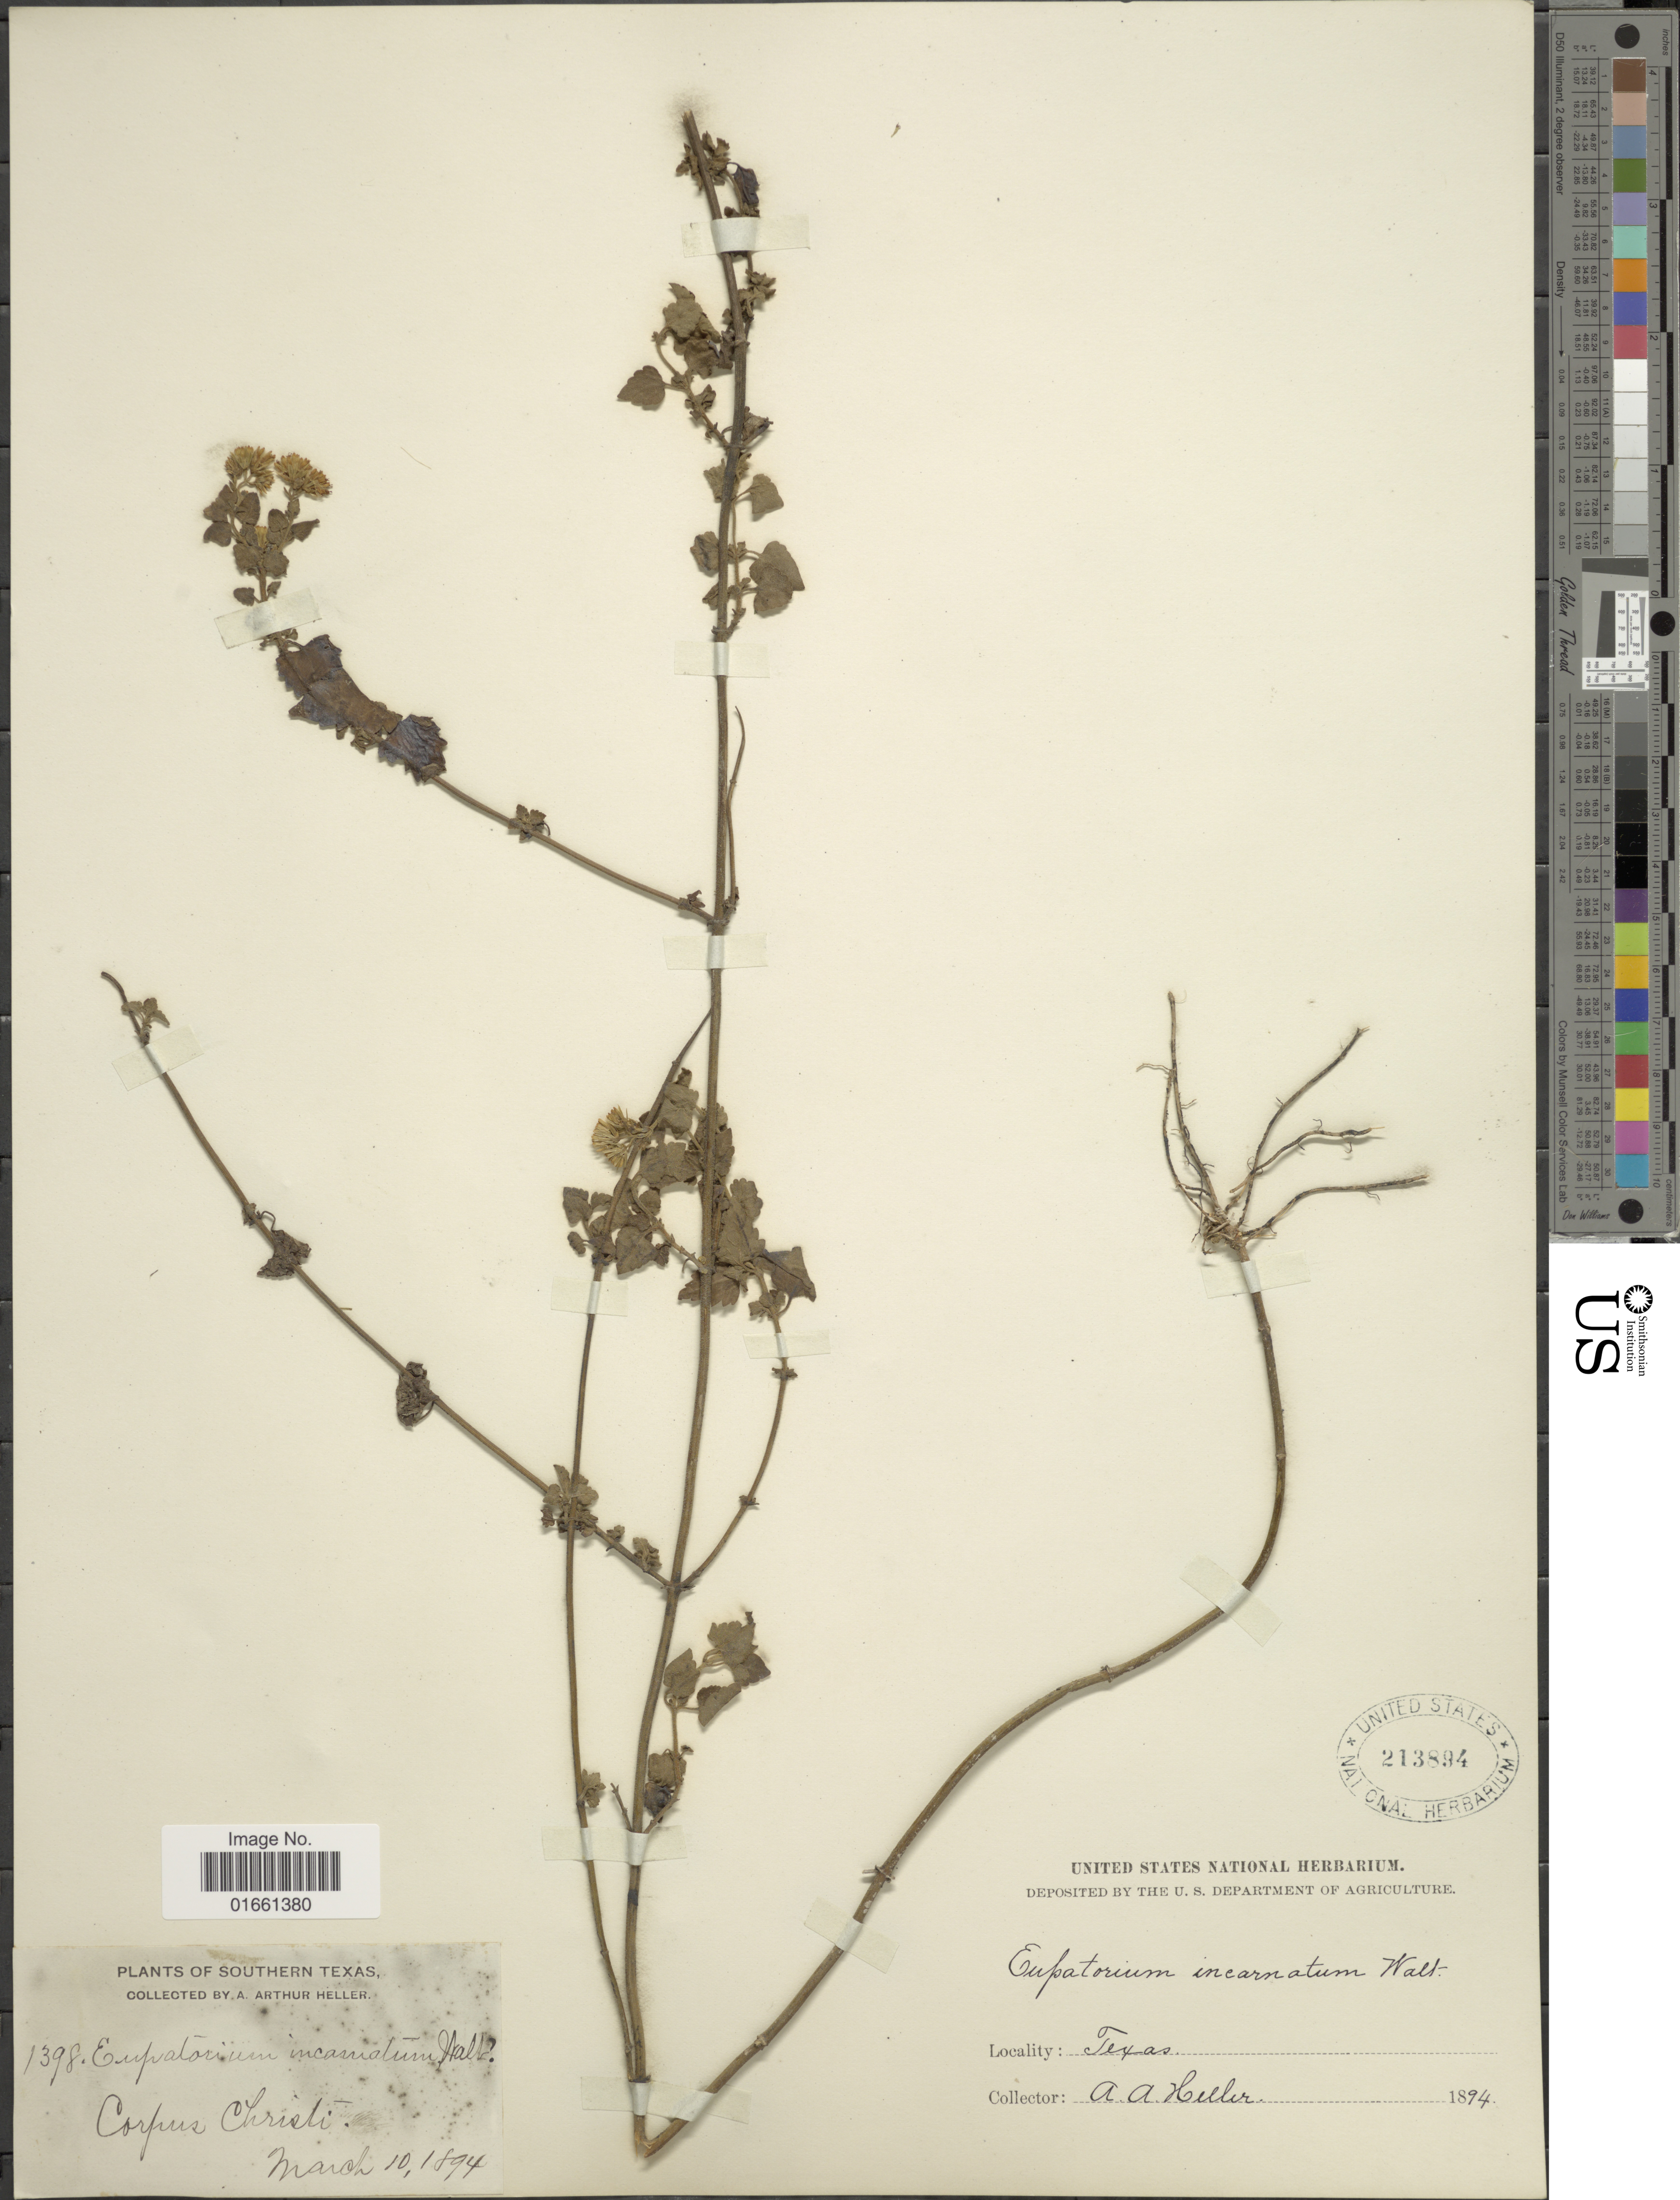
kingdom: Plantae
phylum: Tracheophyta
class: Magnoliopsida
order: Asterales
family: Asteraceae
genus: Fleischmannia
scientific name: Fleischmannia incarnata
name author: (Walter) R.M. King & H. Rob.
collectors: A. A. Heller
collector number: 1398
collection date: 1894-03-10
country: United States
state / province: Texas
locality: Southern Texas, Corpus Christi.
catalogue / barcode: US 213894